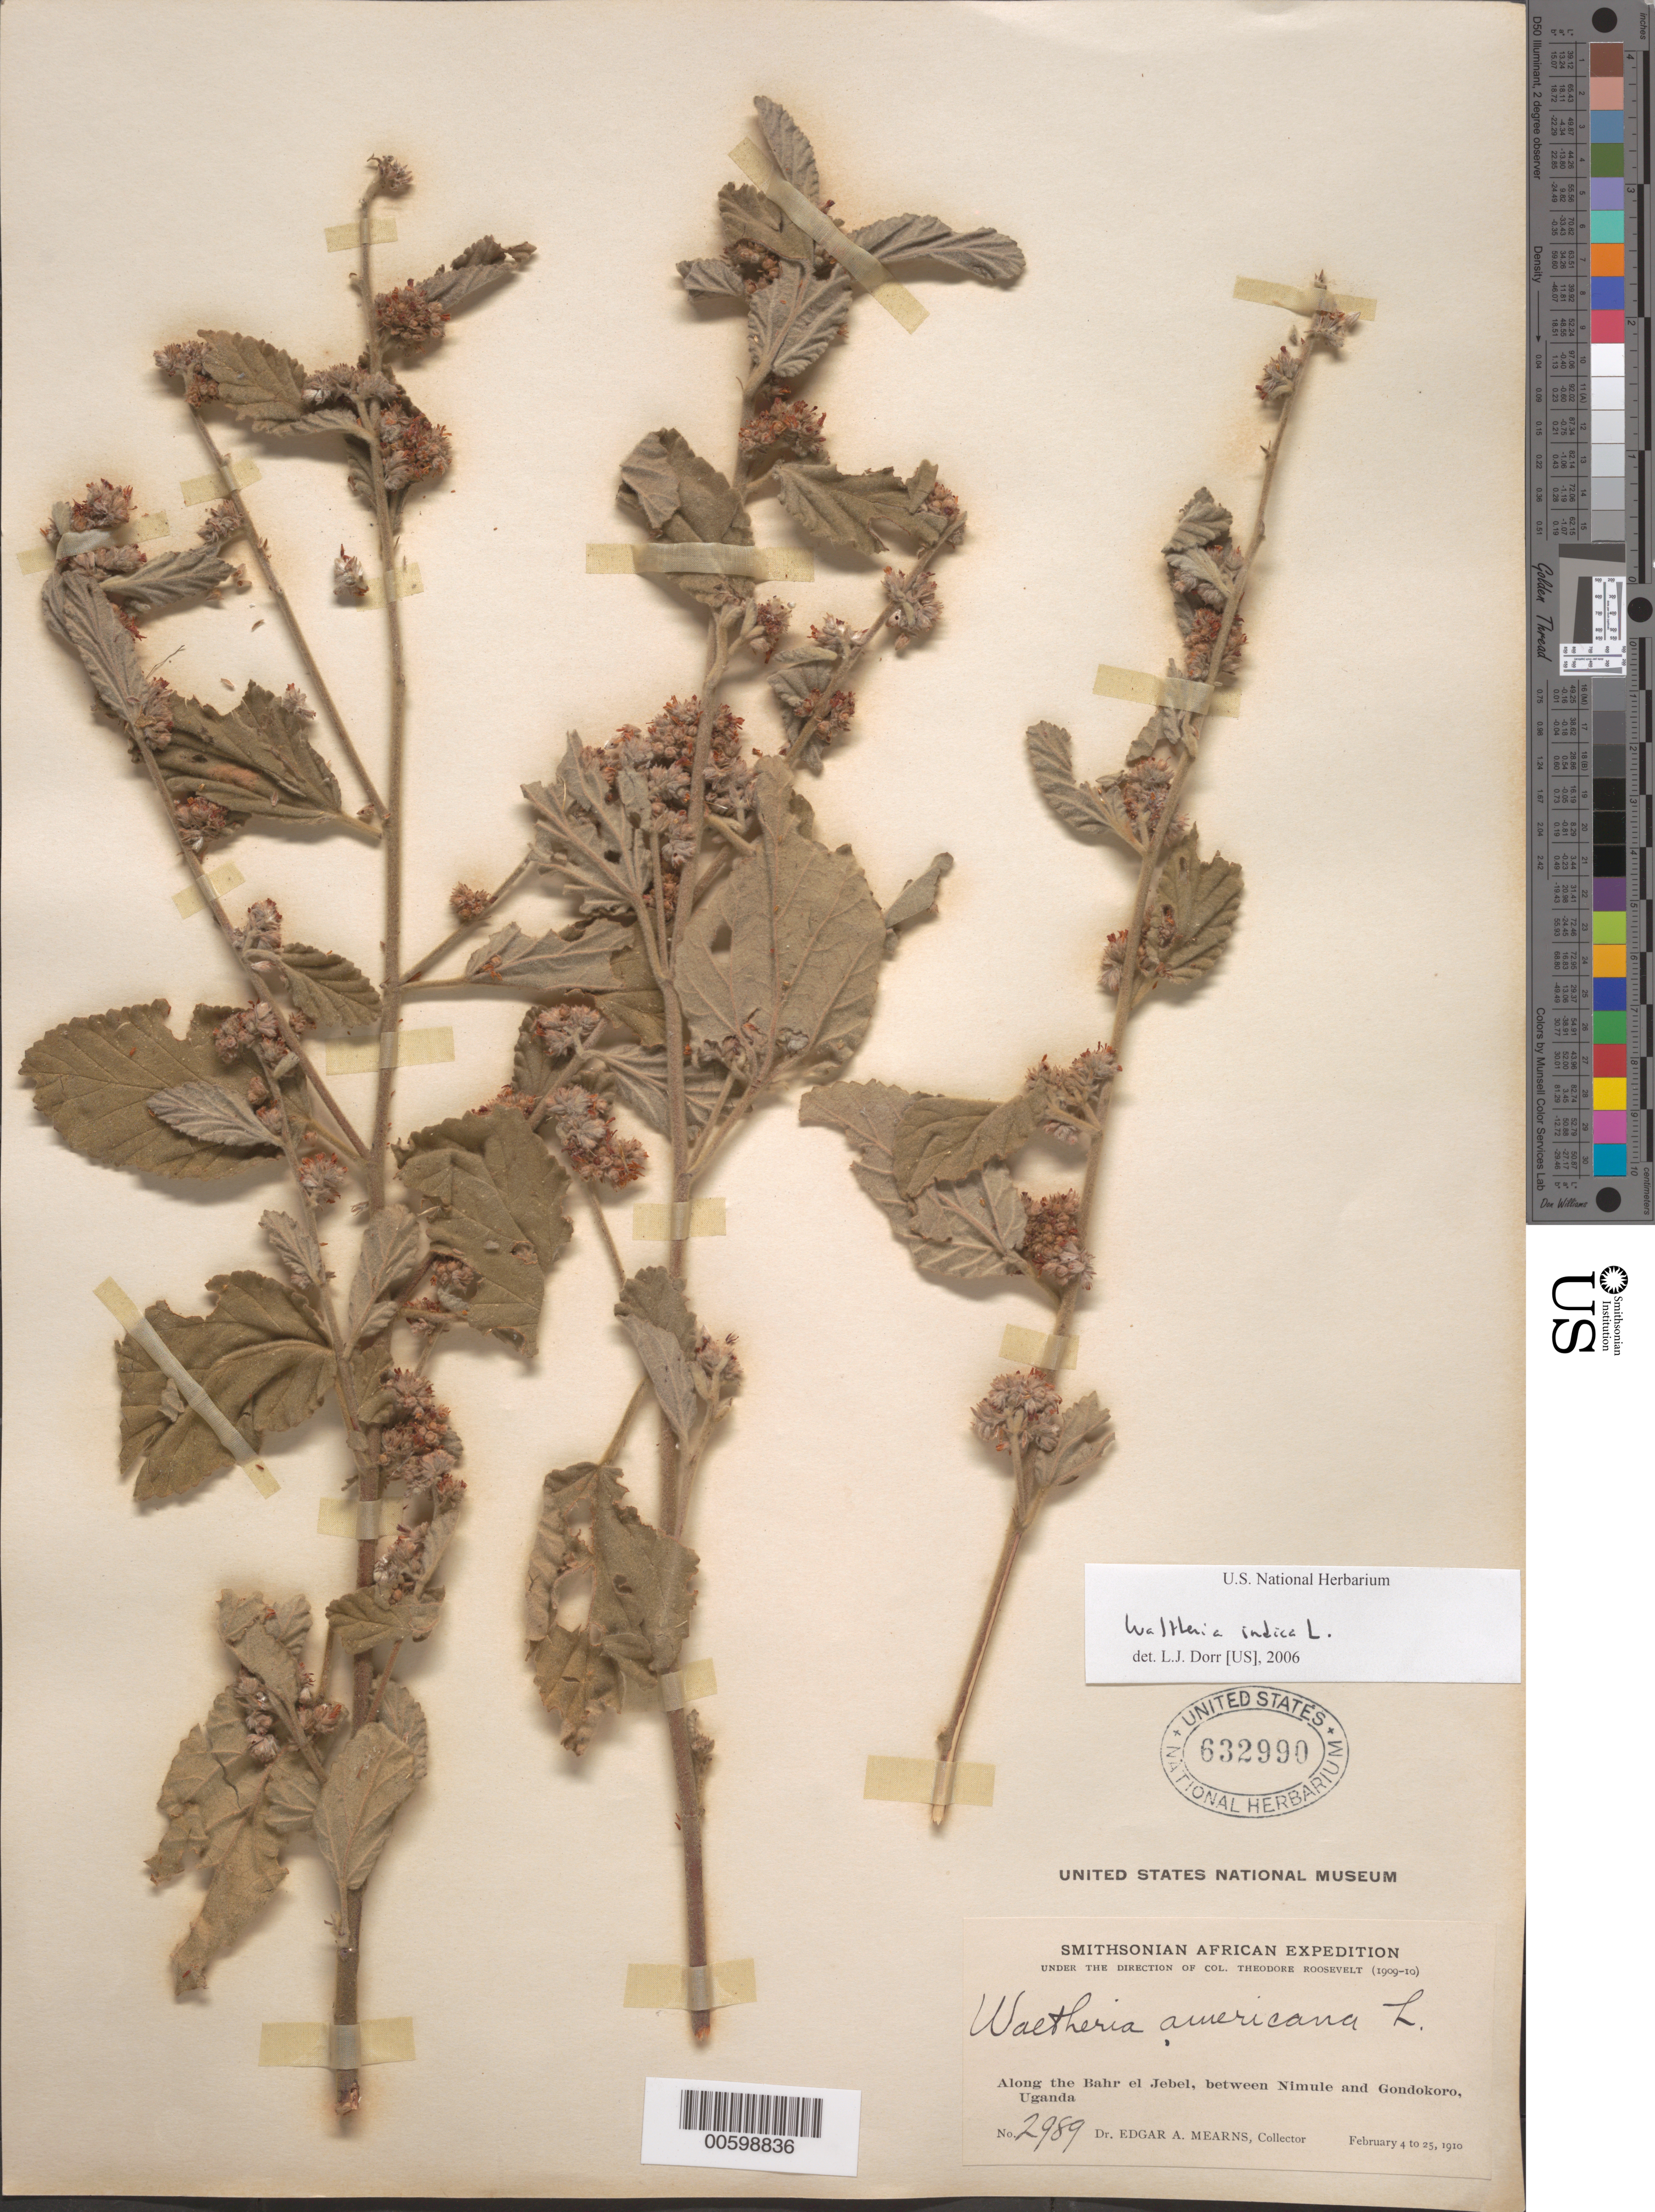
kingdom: Plantae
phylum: Tracheophyta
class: Magnoliopsida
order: Malvales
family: Malvaceae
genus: Waltheria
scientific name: Waltheria americana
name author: L.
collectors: E. A. Mearns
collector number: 2989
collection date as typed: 04 Feb 1910 to 25 Feb 1910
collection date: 1910-02-04/1910-02-25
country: South Sudan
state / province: Central Equatoria / Eastern Equatoria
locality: Along the Bahr el Jebel, between Nimule and Gondokoro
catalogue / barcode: US 632990